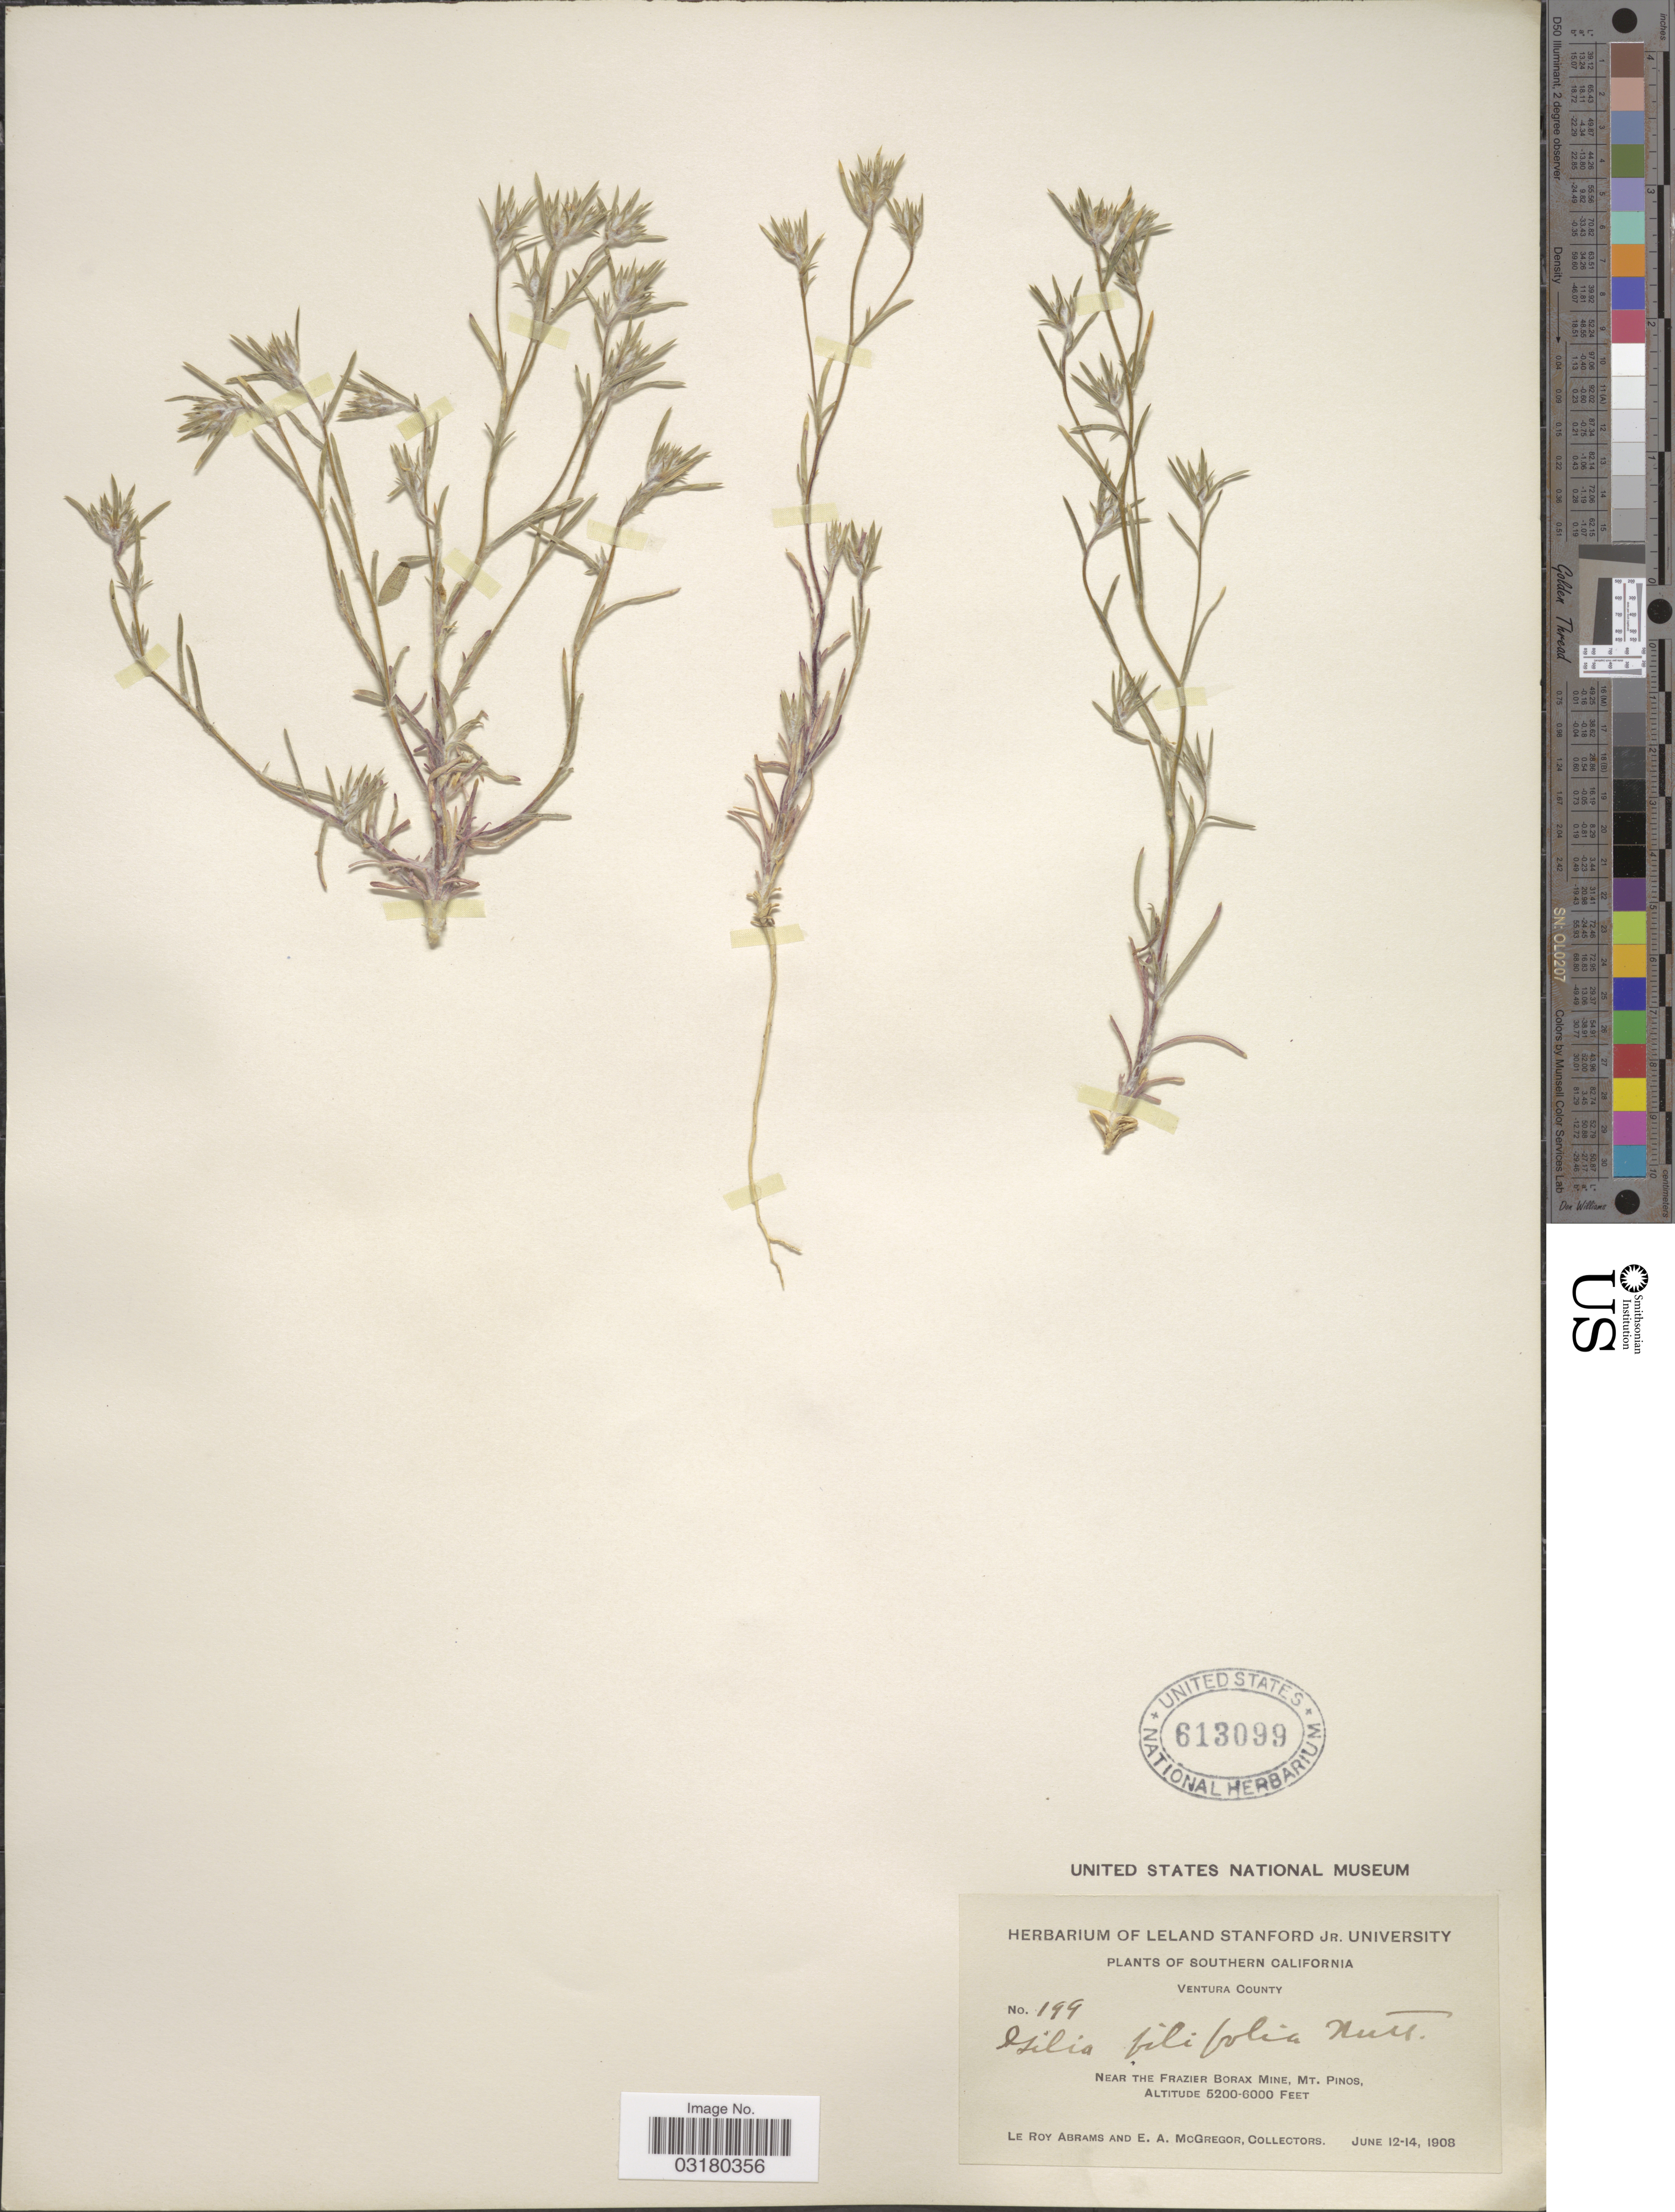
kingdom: Plantae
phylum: Tracheophyta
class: Magnoliopsida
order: Ericales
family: Polemoniaceae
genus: Eriastrum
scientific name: Eriastrum signatum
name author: D. Gowen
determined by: De Groot, Sarah J.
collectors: L. Abrams & E. A. McGregor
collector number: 199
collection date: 1908-06-12/1908-06-14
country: United States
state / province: California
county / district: Ventura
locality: Southern California. Ventura County, near the Frazier Borax Mine, Mt. Pinos.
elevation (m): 1585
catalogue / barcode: US 613099